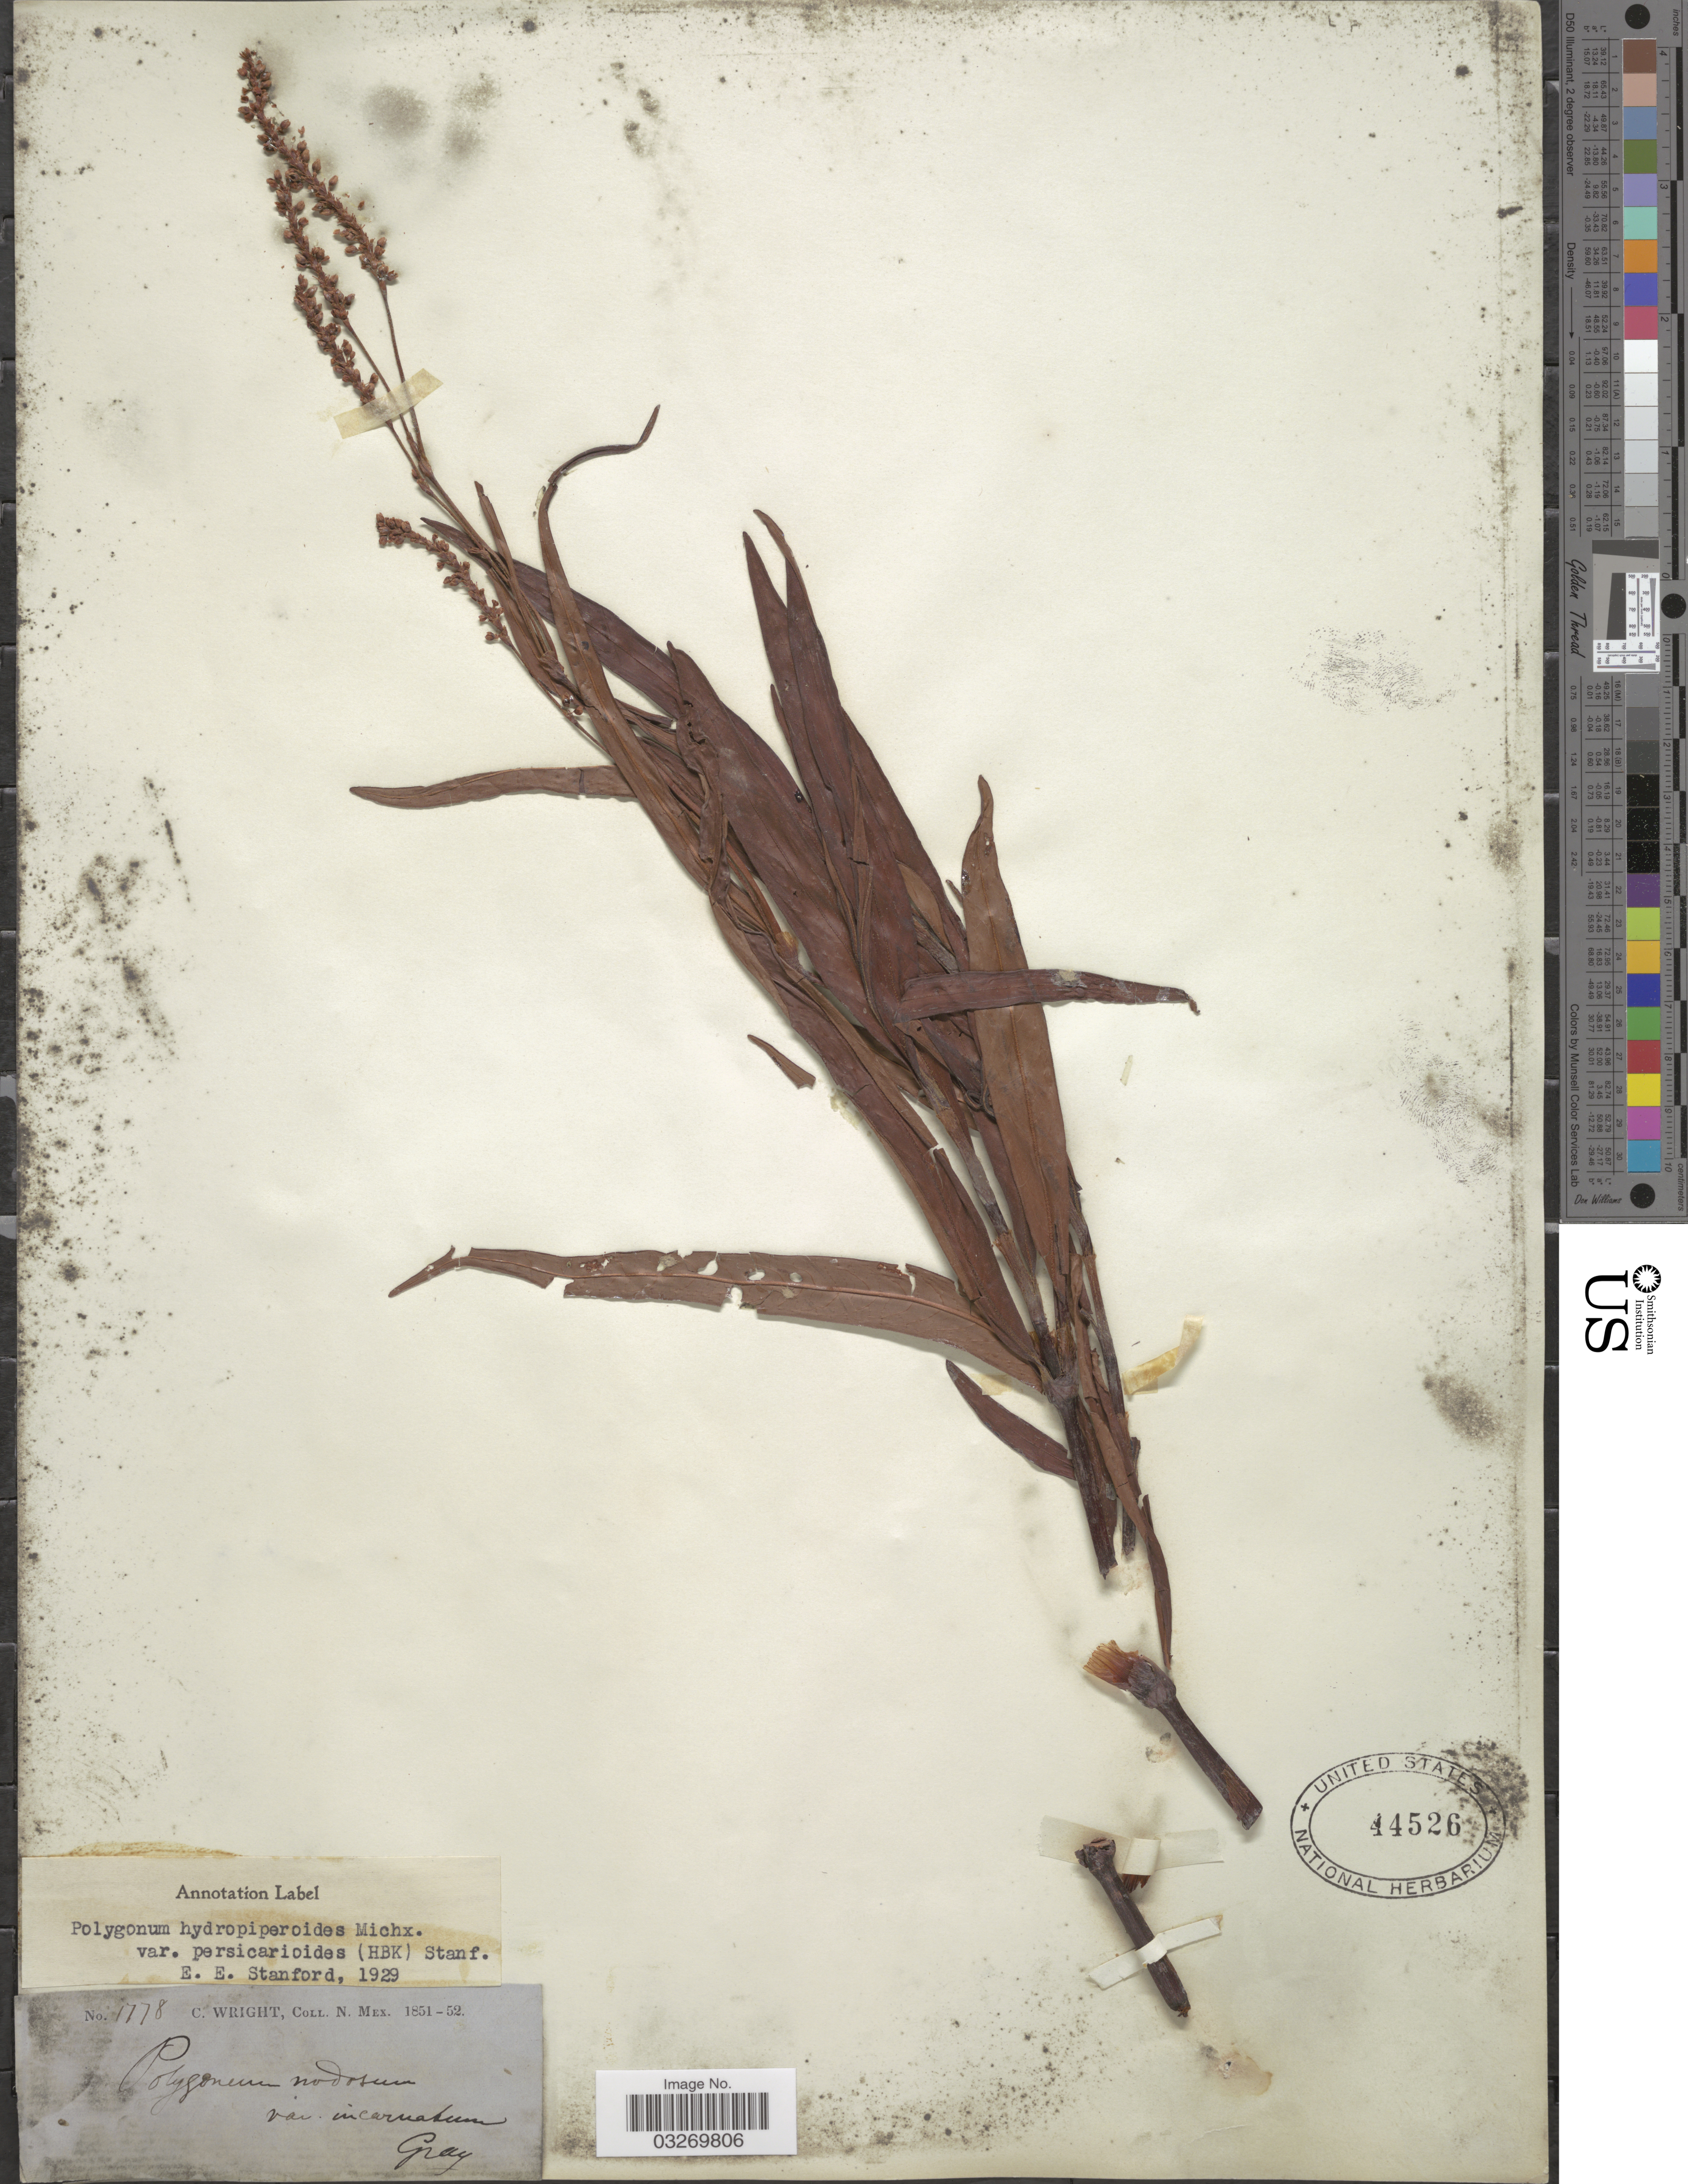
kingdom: Plantae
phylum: Tracheophyta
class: Magnoliopsida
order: Caryophyllales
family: Polygonaceae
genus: Polygonum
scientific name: Polygonum hydropiperoides var. persicarioides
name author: Michx.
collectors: C. Wright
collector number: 1178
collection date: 1851/1852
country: United States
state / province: New Mexico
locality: N. Mex.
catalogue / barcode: US 44526